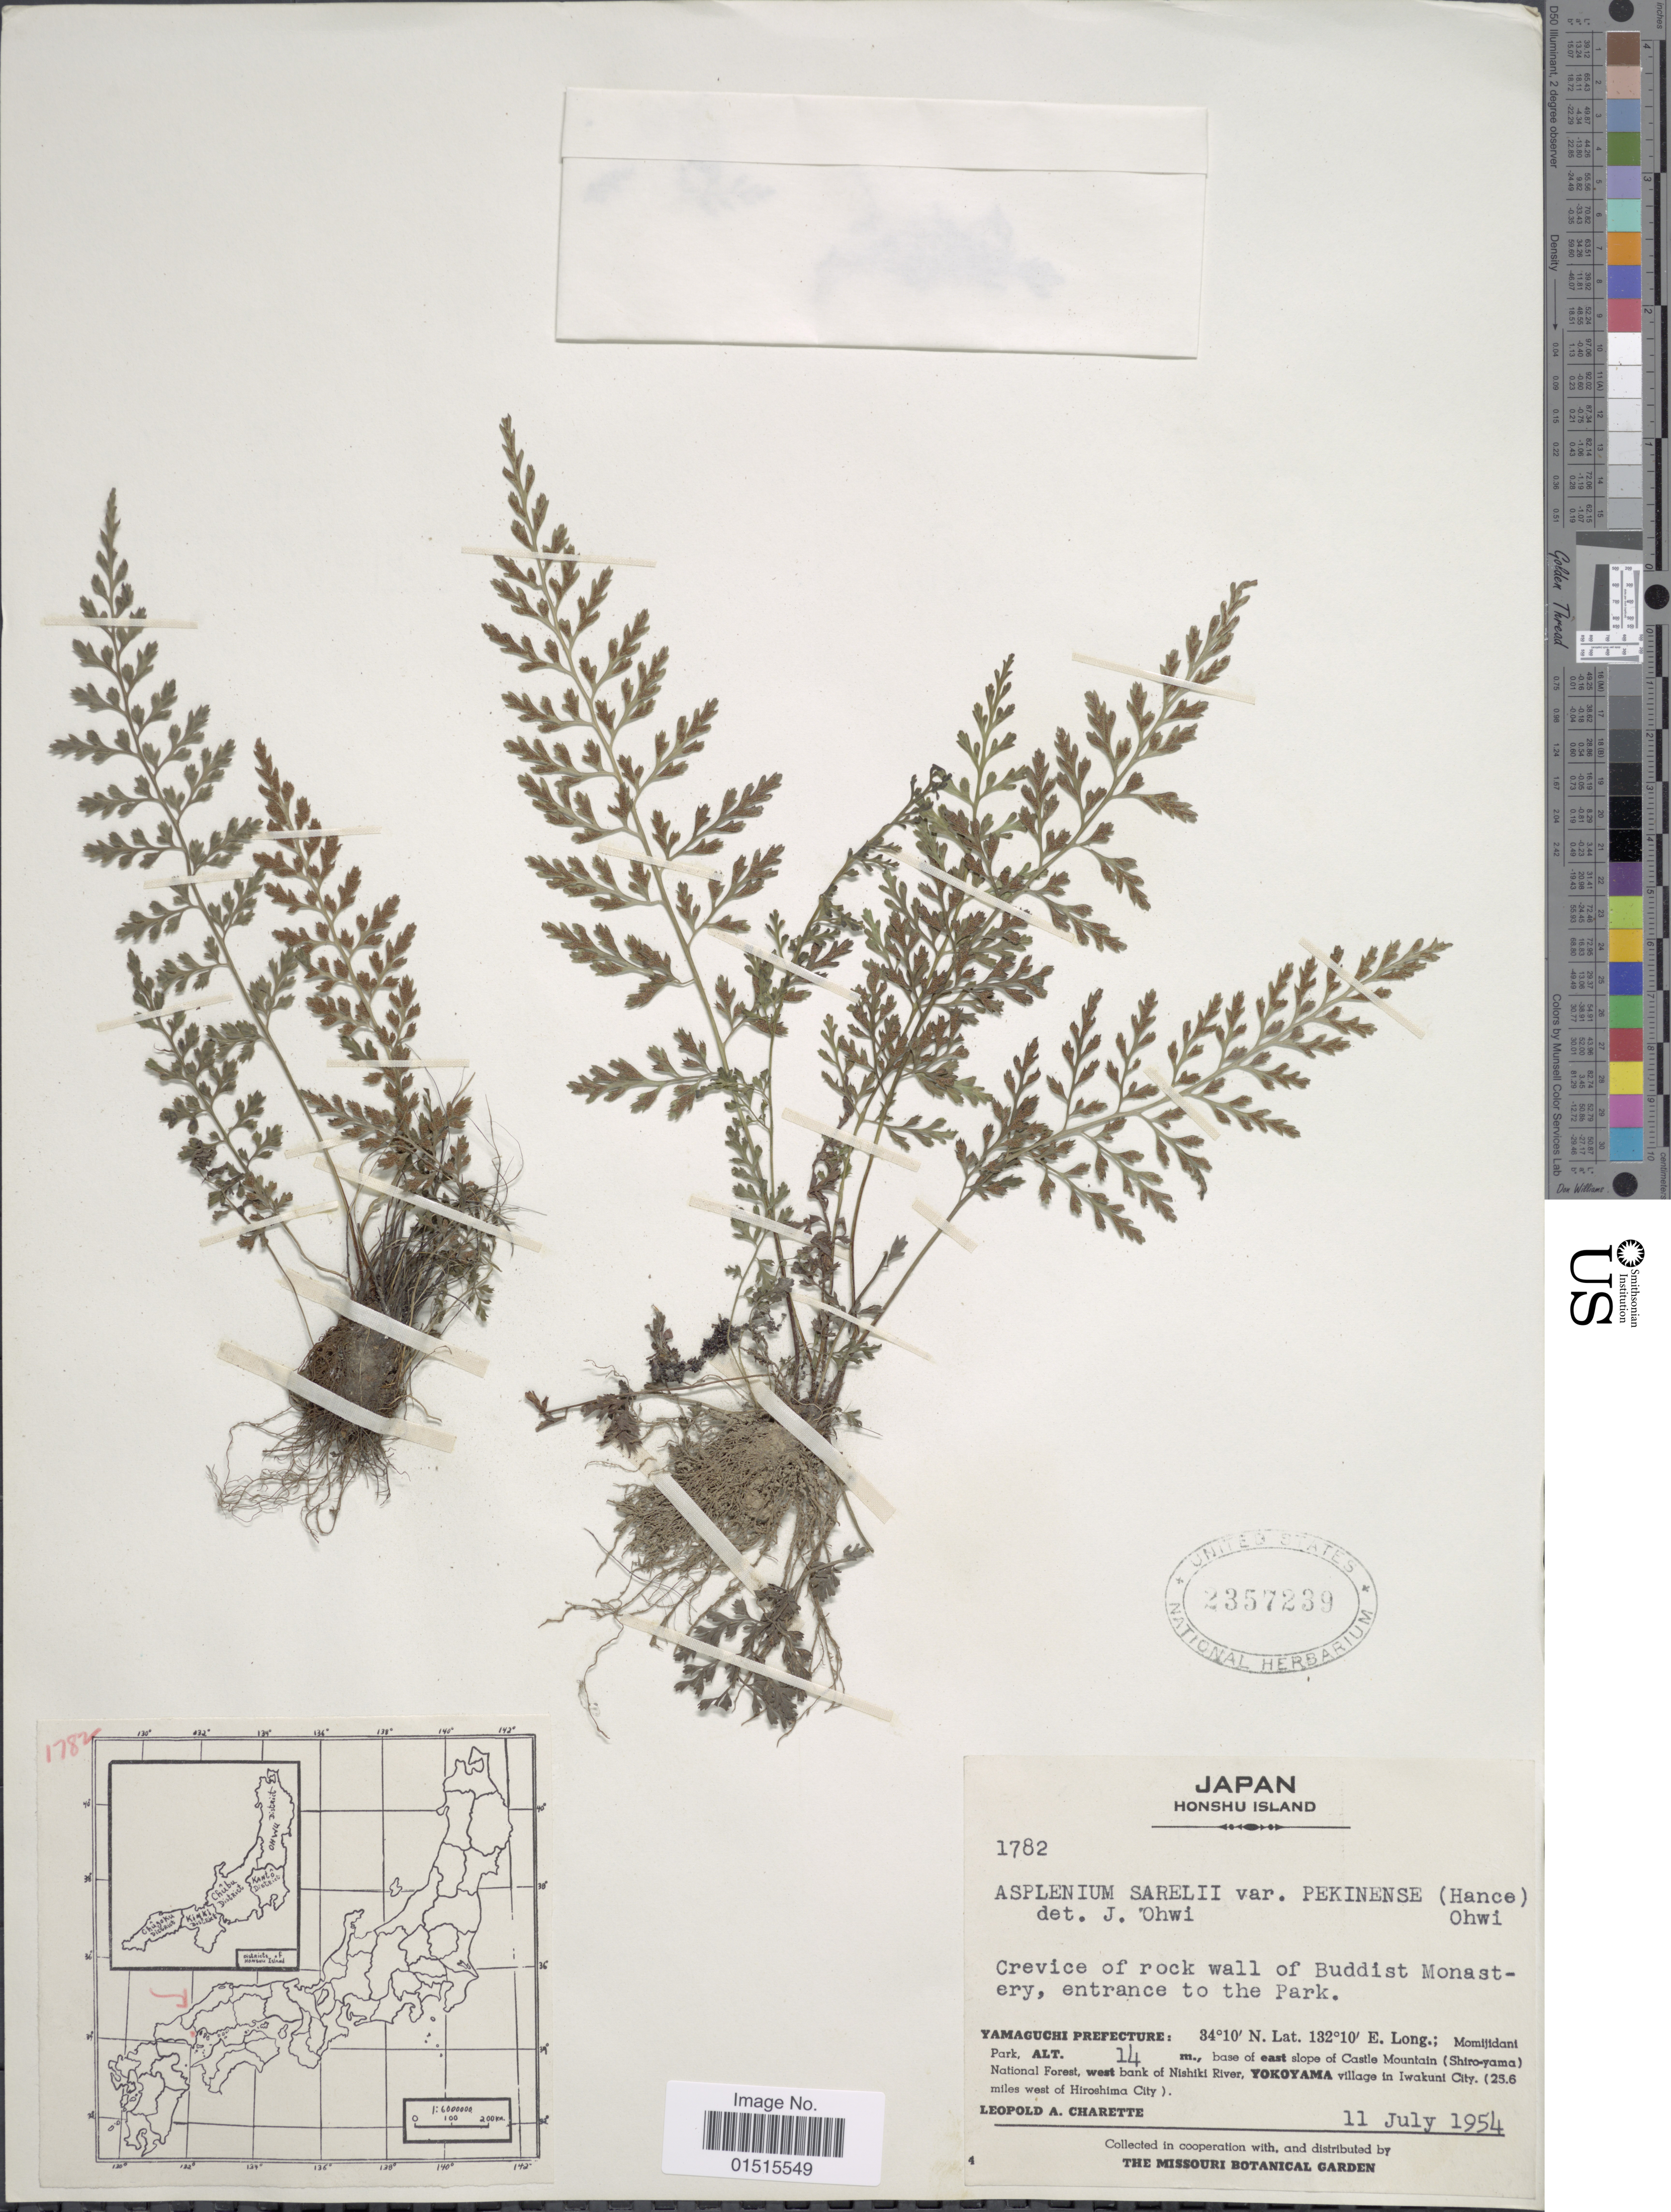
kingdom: Plantae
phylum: Tracheophyta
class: Polypodiopsida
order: Polypodiales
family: Aspleniaceae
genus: Asplenium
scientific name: Asplenium sarelii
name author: Hook.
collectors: L. A. Charette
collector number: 1782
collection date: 1954-07-11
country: Japan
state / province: Yamaguti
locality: Honshu Island, Crevice of rock wall of Buddist Monastery, entrance to the park, Momijidani Park, base of east slope of Castle Mountain (Shiro-yama) National Forest, west bank of Nishiki River, Yokoyama village in Iwakuni City (25.6 miles west of Hirishima City)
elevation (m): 14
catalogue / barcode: US 2357239